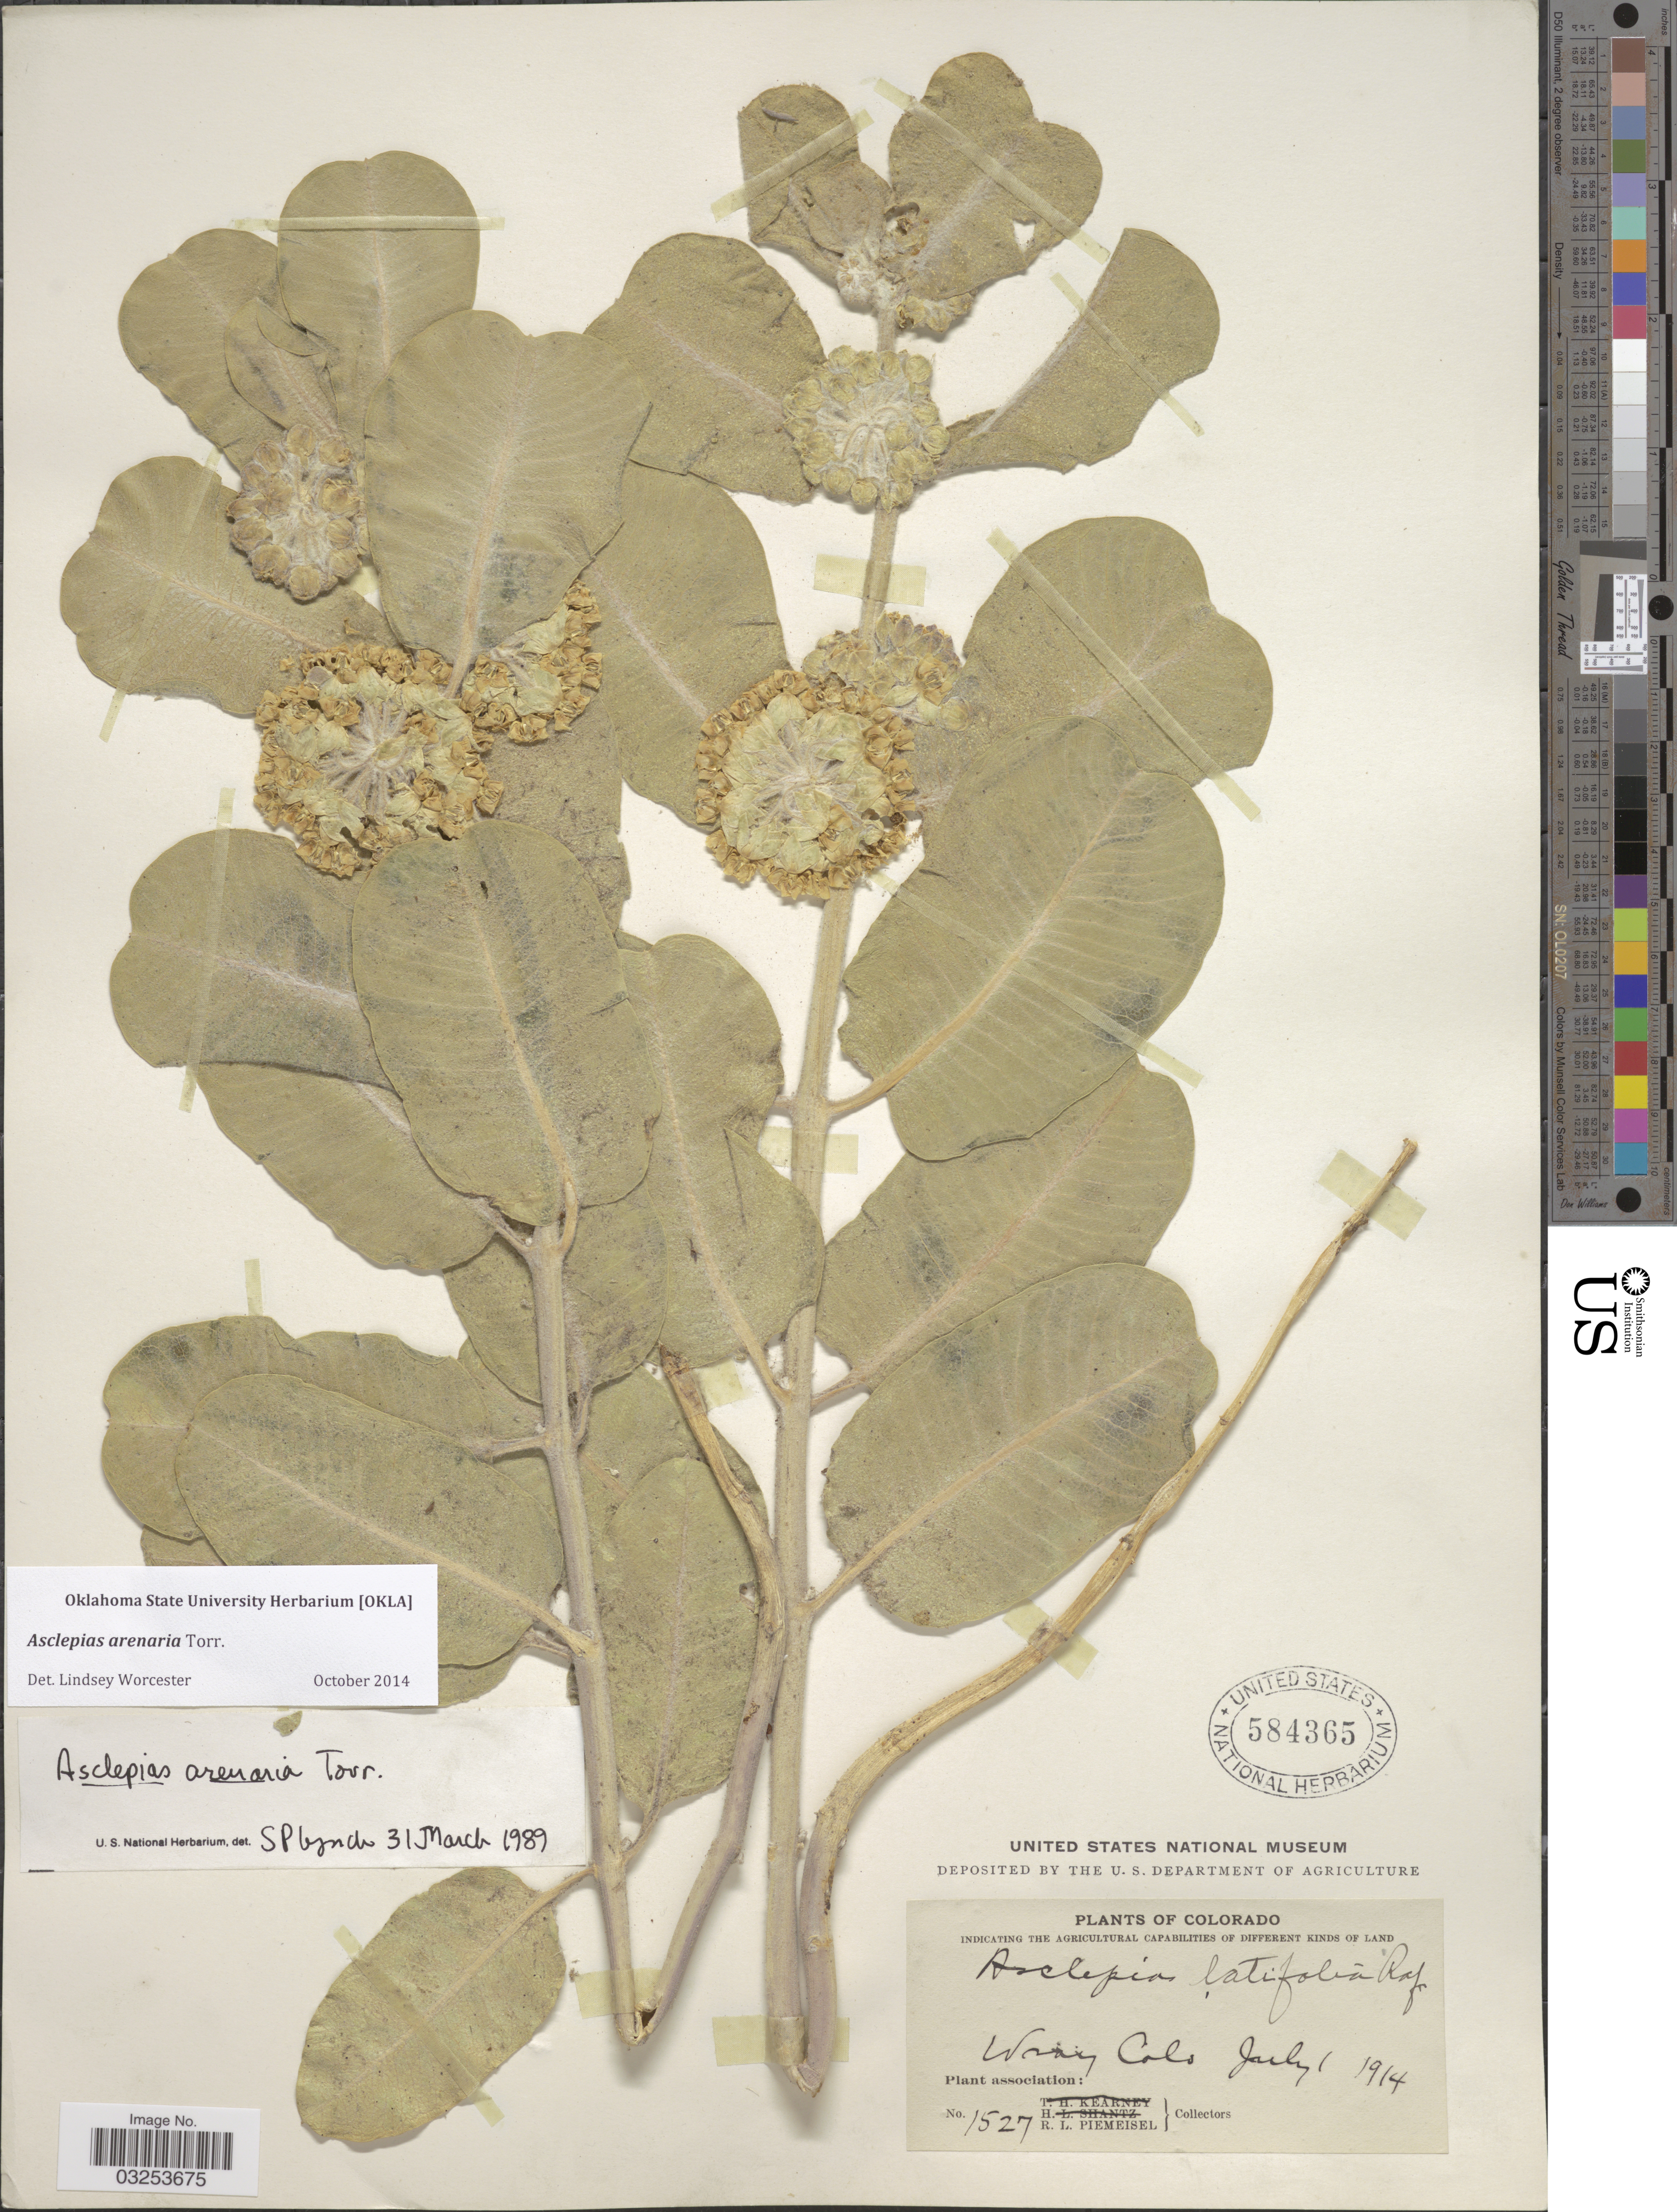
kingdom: Plantae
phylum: Tracheophyta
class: Magnoliopsida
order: Gentianales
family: Apocynaceae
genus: Asclepias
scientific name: Asclepias arenaria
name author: Torr.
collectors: R. L. Piemeisel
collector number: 1527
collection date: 1914-07-01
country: United States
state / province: Colorado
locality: Wray.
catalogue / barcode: US 584365